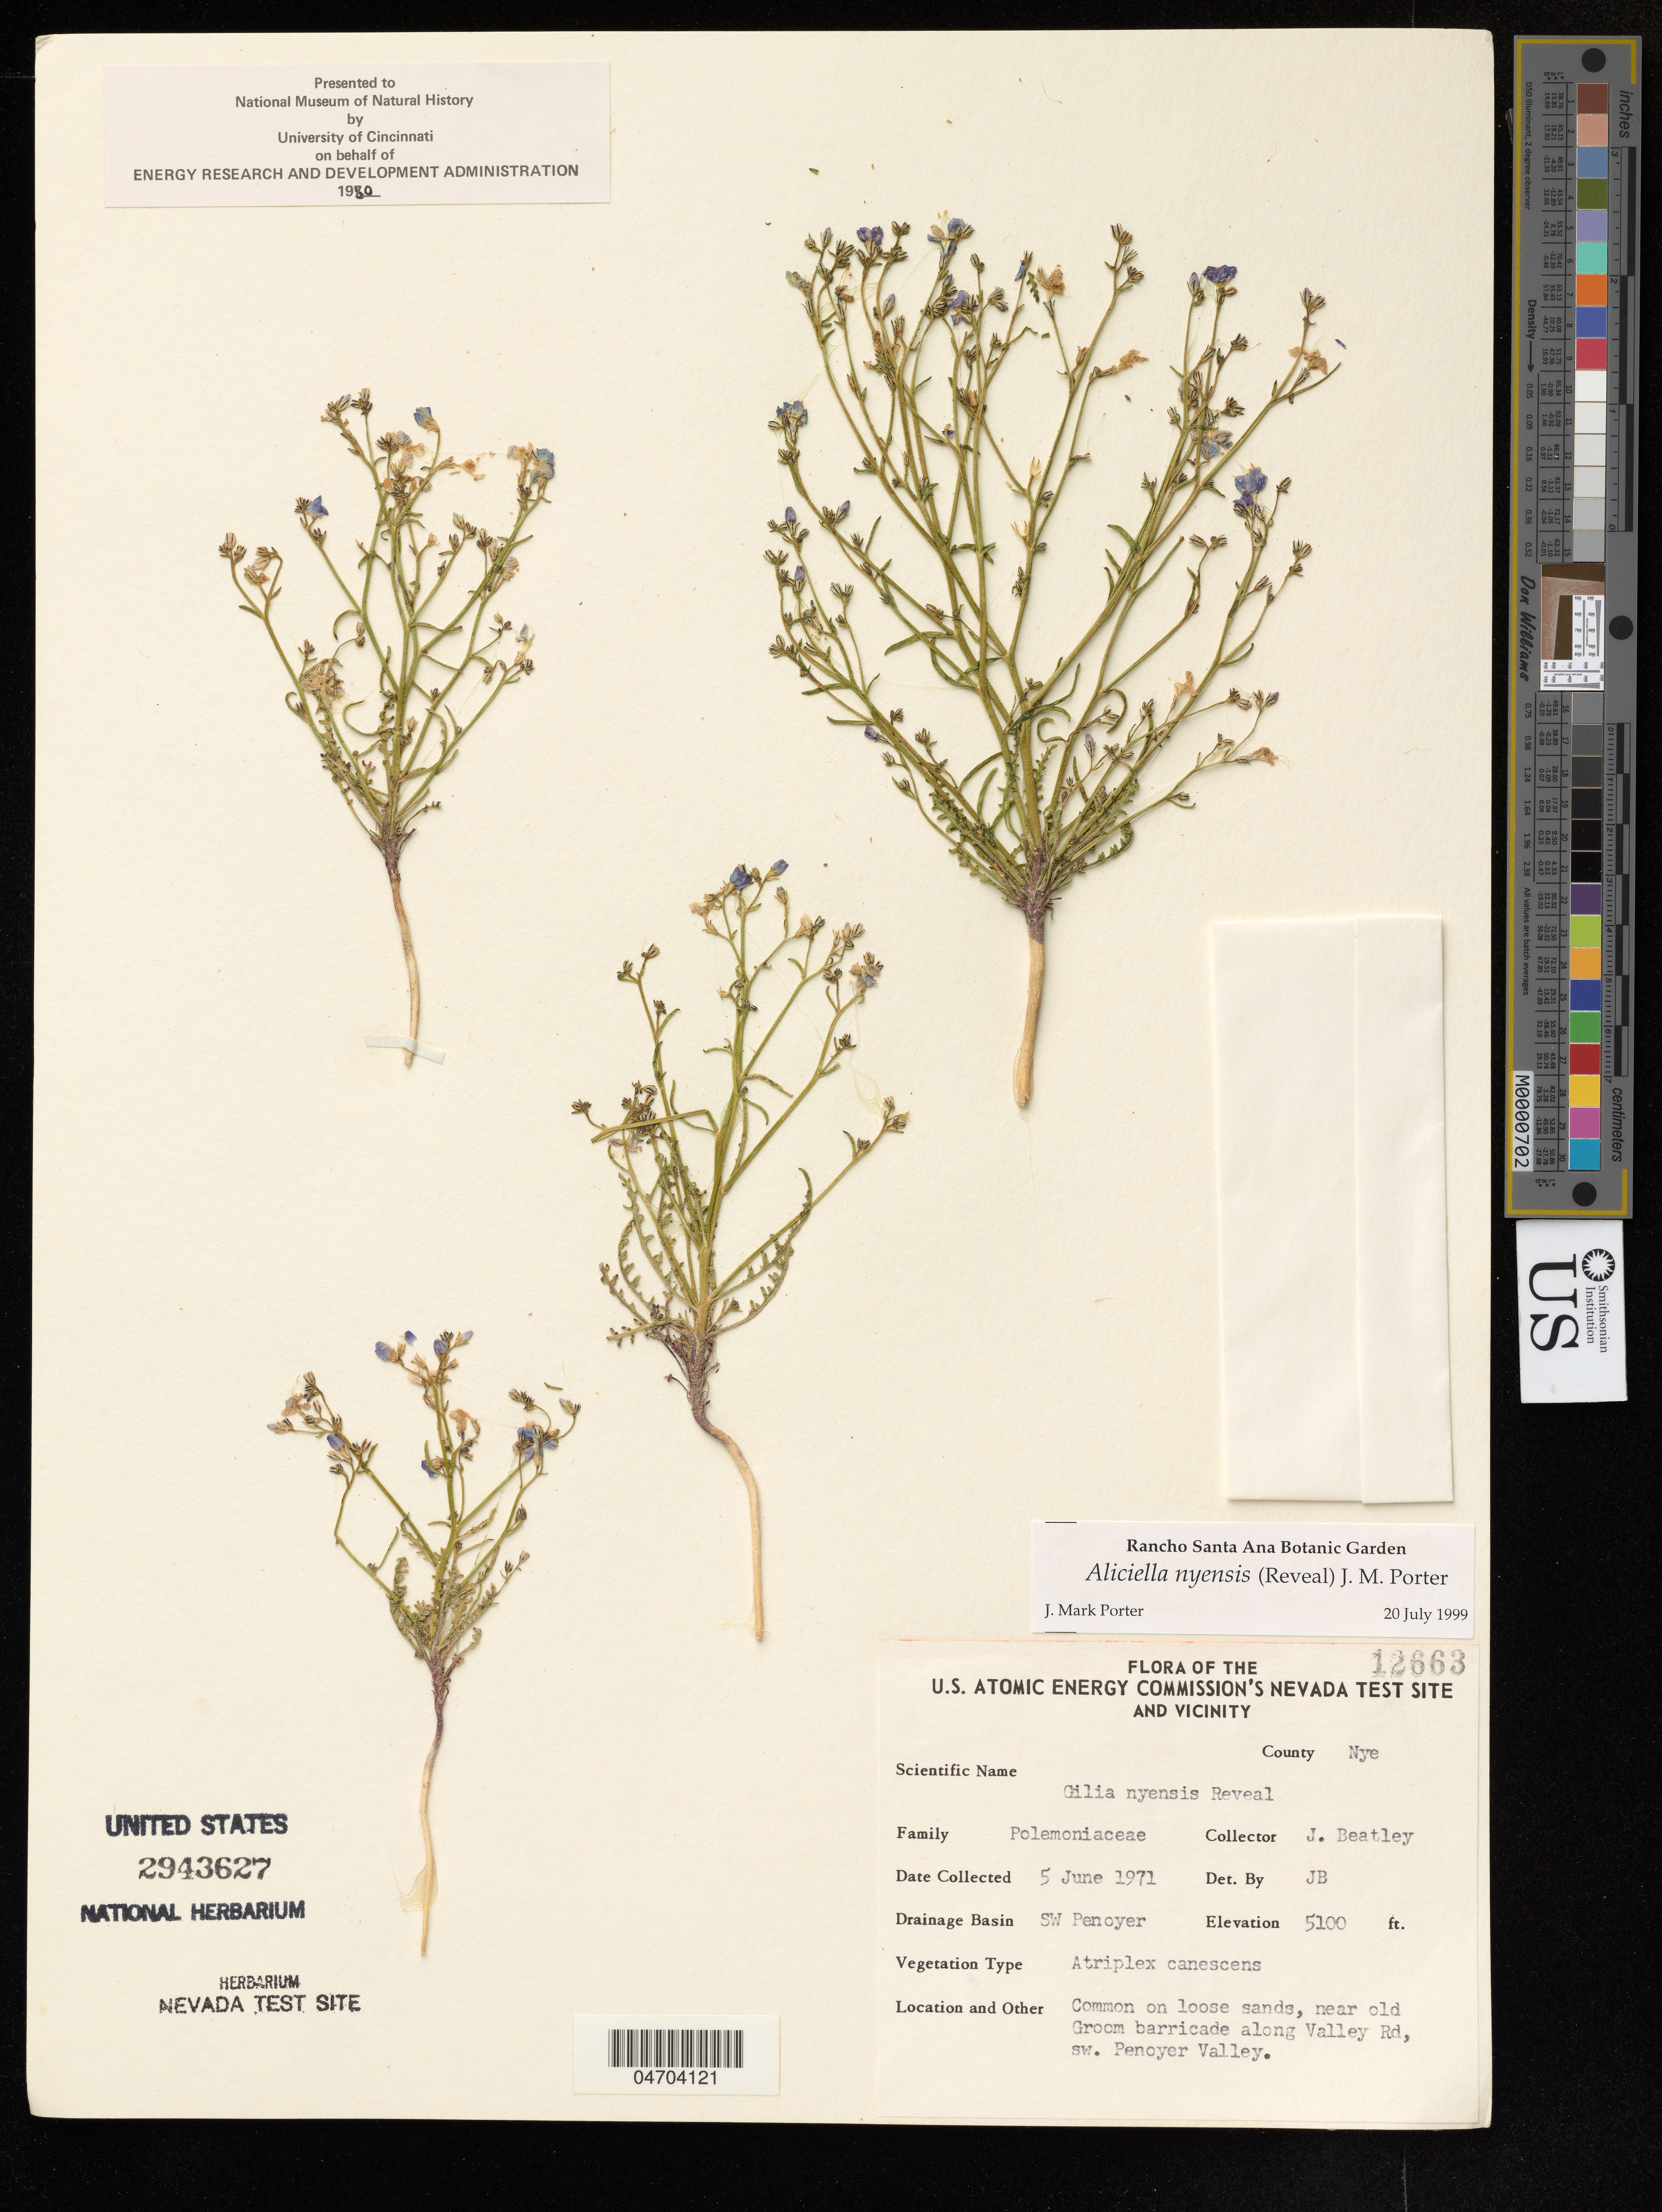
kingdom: Plantae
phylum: Tracheophyta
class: Magnoliopsida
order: Ericales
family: Polemoniaceae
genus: Gilia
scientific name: Gilia nyensis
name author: Reveal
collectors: J. Beatley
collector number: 12663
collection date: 1971-06-05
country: United States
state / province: Nevada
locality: Nye, SW Penoyer.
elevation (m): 1554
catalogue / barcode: US 2943627